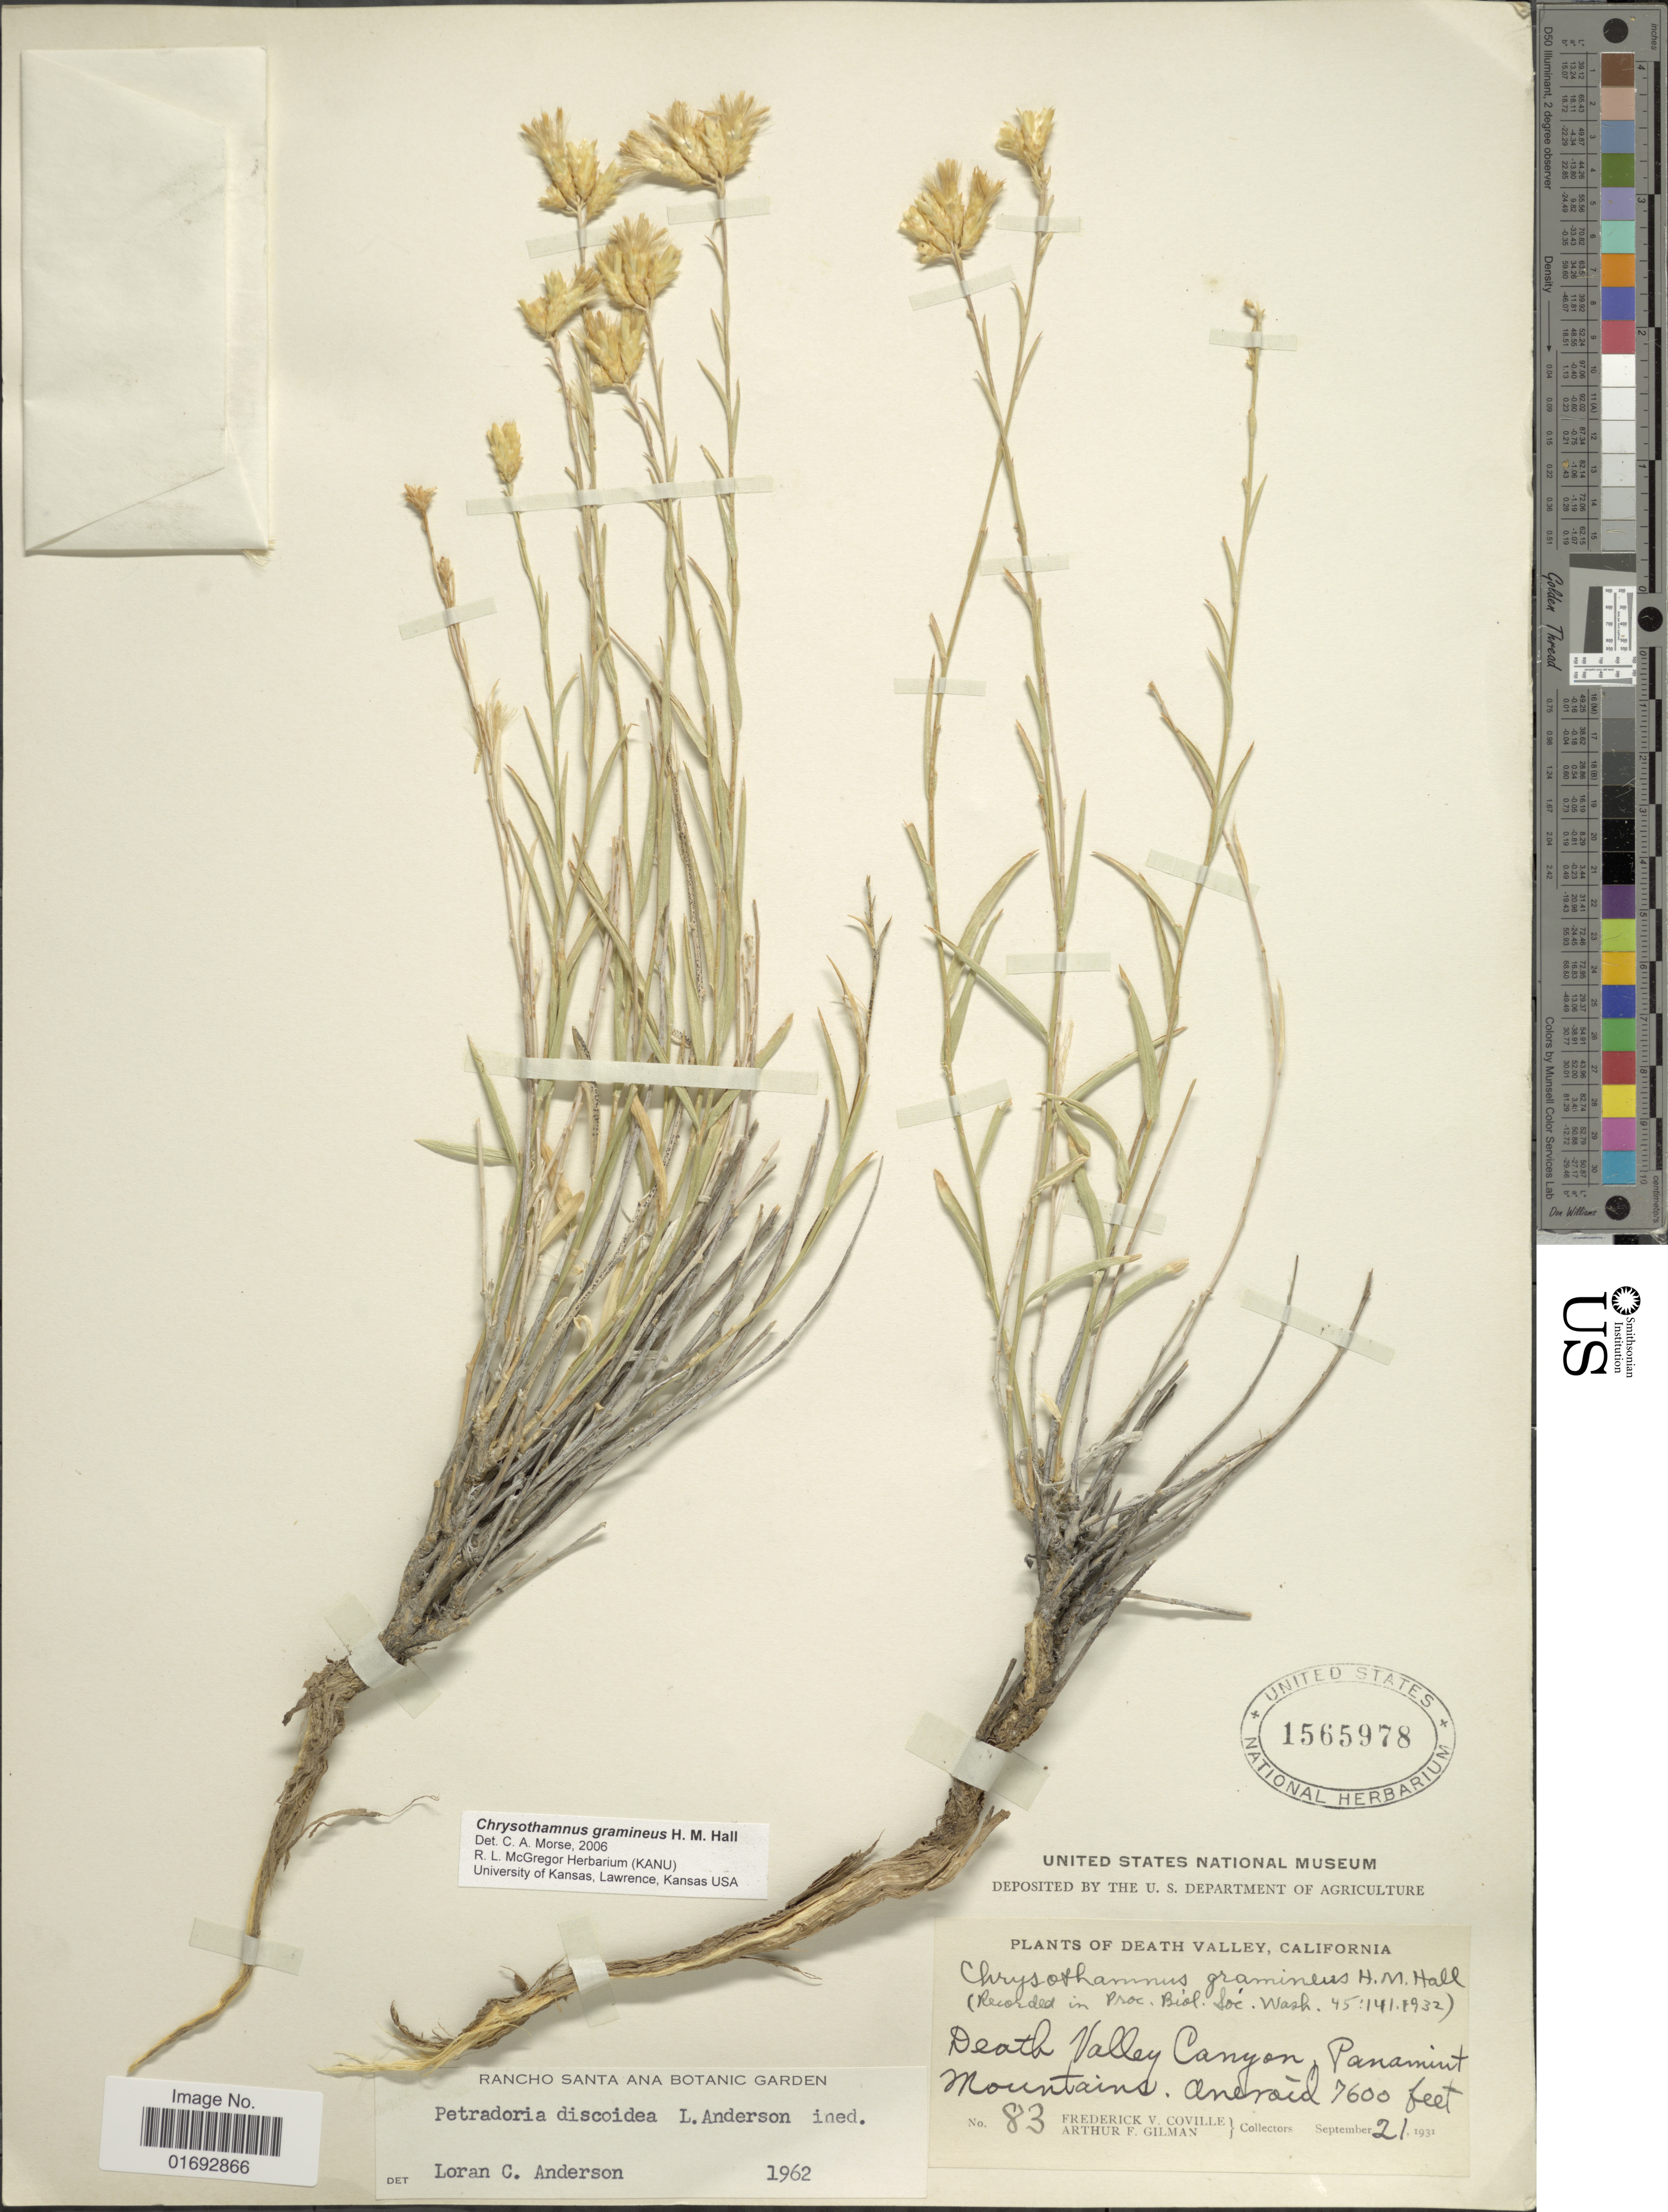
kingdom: Plantae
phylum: Tracheophyta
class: Magnoliopsida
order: Asterales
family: Asteraceae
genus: Cuniculotinus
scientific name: Cuniculotinus gramineus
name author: (H.M. Hall) et al.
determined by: Urbatsch, Lowell E., Curator (LSU), Louisiana State University (UNITED STATES)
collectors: F. V. Coville & A. Gilman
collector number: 83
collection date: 1931-09-21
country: United States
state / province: California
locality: Death Valley in Canyon, Panamint Moutains, Aneroid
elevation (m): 2316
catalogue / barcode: US 1565978